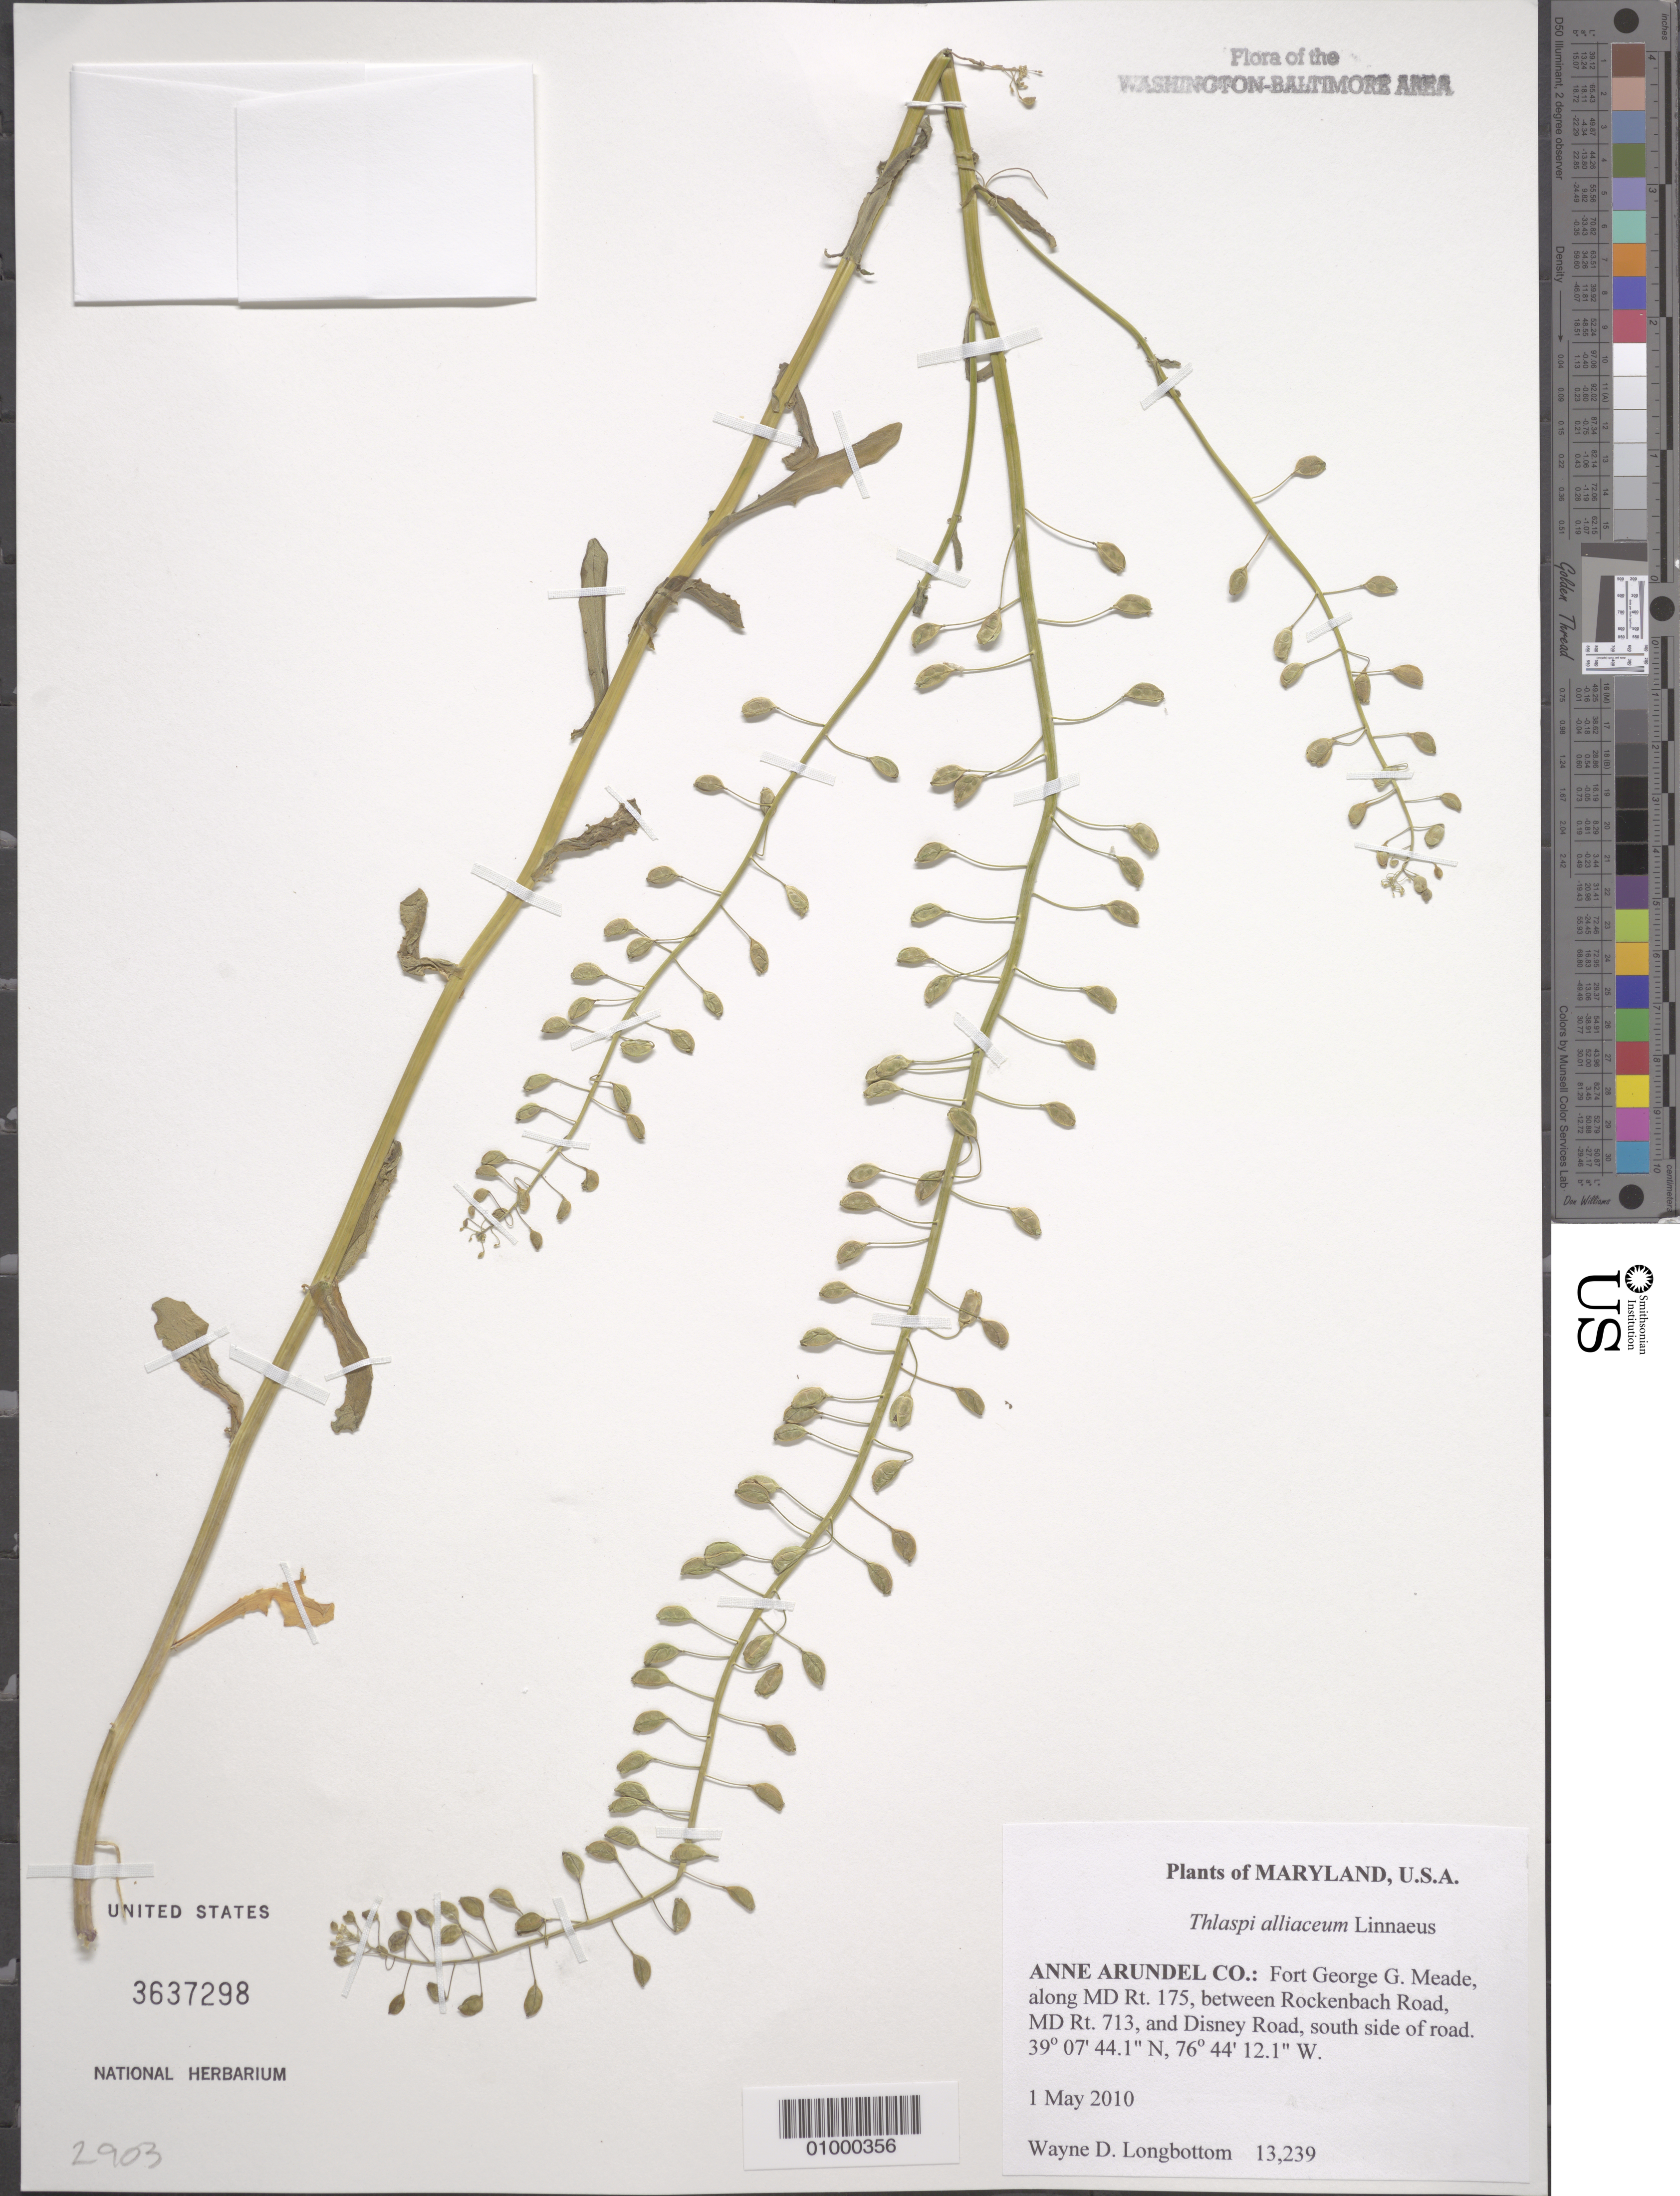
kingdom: Plantae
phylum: Tracheophyta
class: Magnoliopsida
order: Brassicales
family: Brassicaceae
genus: Thlaspi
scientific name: Thlaspi alliaceum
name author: L.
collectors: W. D. Longbottom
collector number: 13239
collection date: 2010-05-01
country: United States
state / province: Maryland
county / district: Anne Arundel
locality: Fort George G. Meade, along MD Rt. 175, between Rockenbach Road, MD Rt. 713, and Disney Road, south side of road.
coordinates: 37 07 44.1 N, 76 44 12.1 W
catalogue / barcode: US 3637298